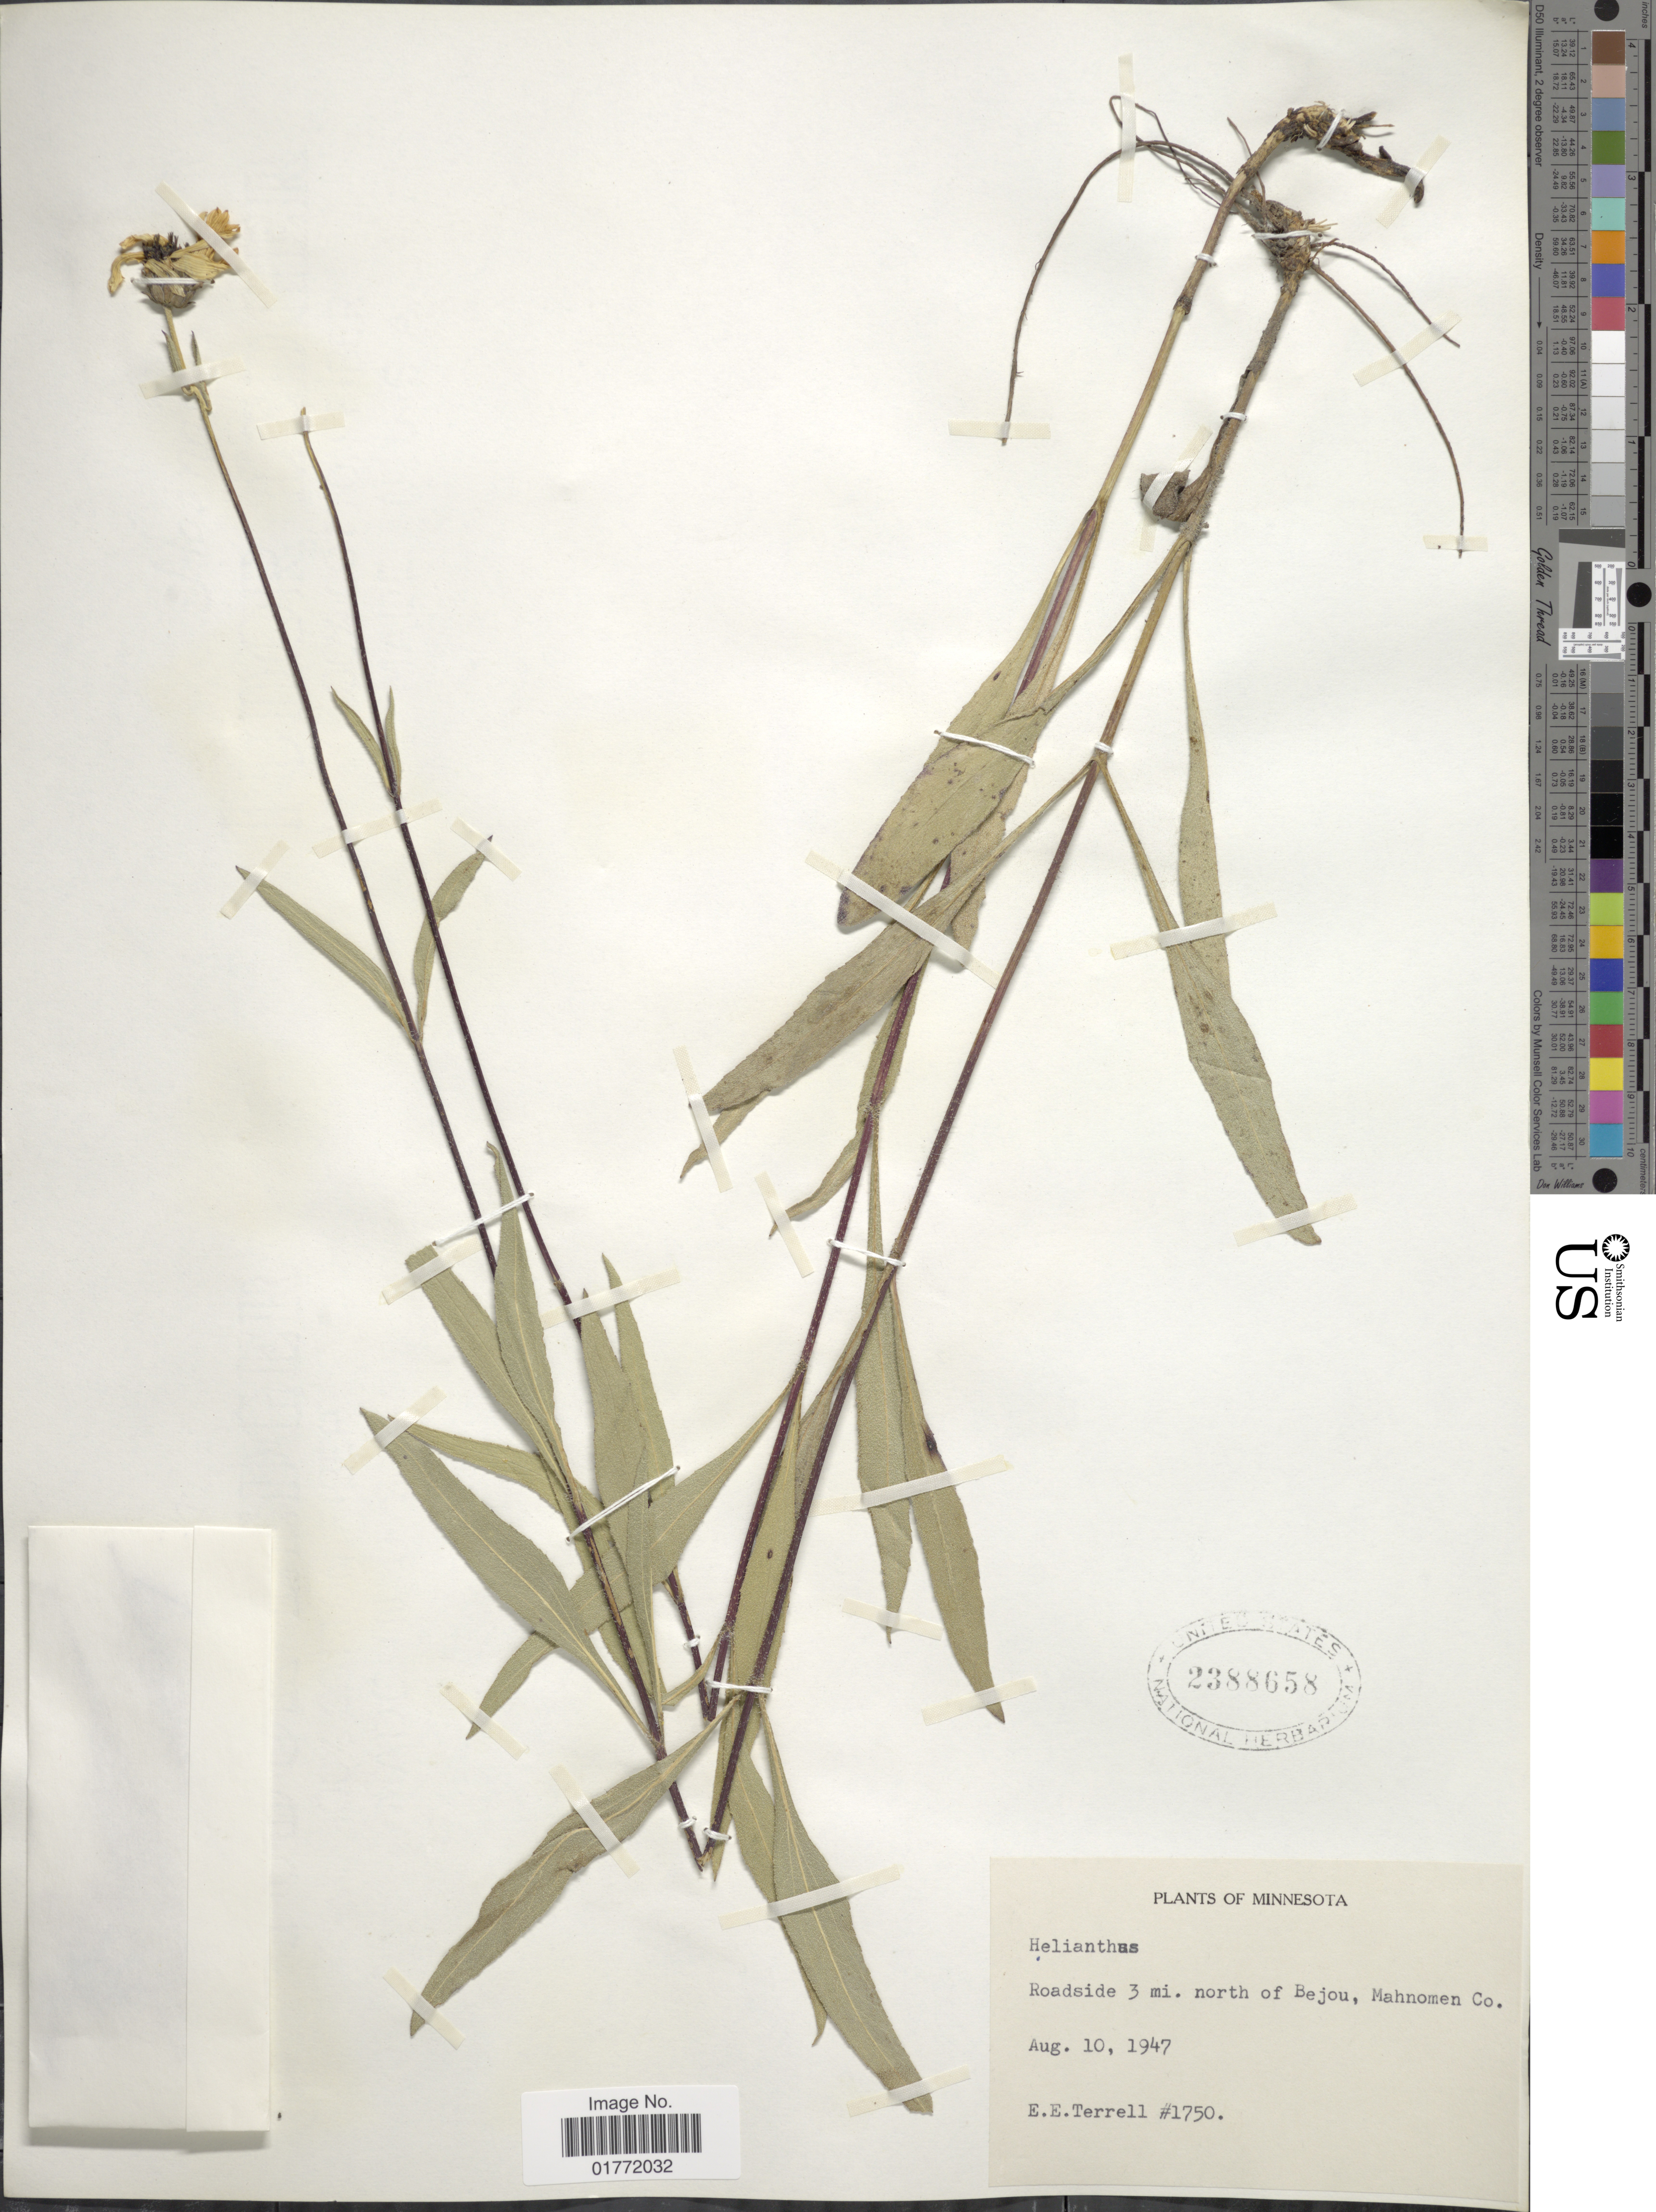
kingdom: Plantae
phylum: Tracheophyta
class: Magnoliopsida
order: Asterales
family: Asteraceae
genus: Helianthus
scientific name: Helianthus sp.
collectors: E. E. Terrell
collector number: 1750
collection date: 1947-08-10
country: United States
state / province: Minnesota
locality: Roadside 3 mi. north of Bejou, Mahnomen Co.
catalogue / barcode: US 2388658